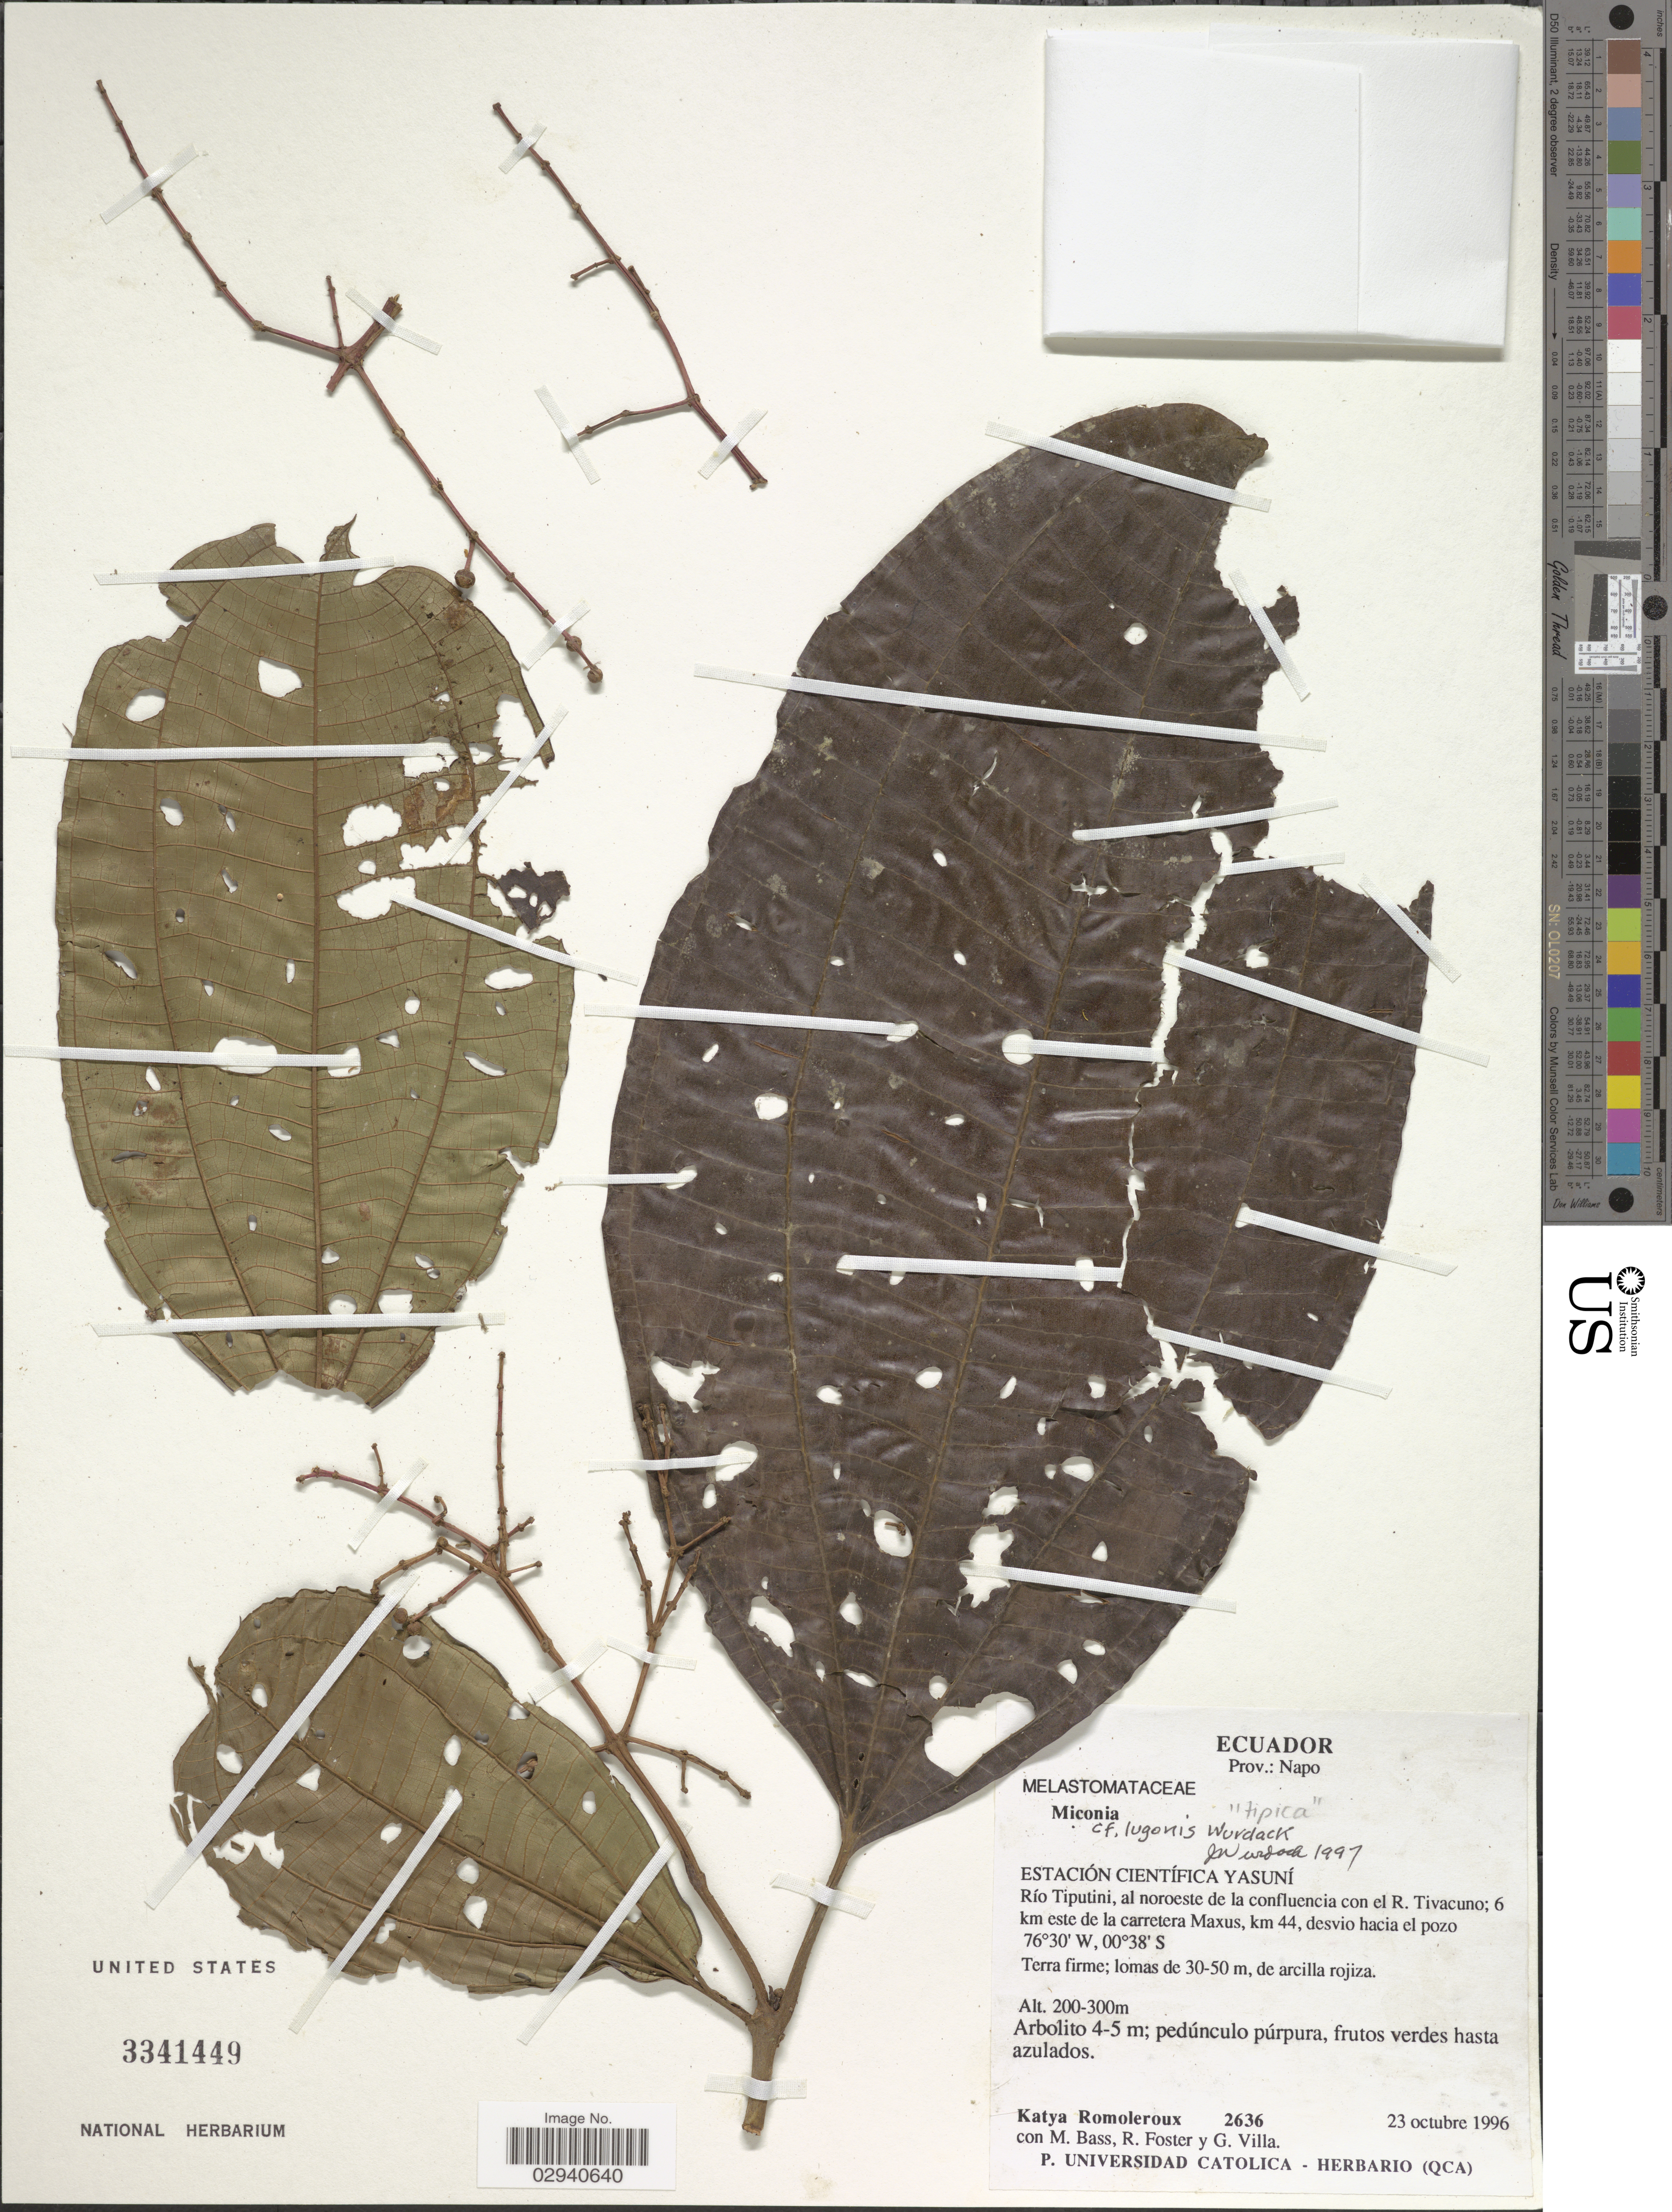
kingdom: Plantae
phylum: Tracheophyta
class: Magnoliopsida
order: Myrtales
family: Melastomataceae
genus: Miconia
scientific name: Miconia lugonis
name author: Wurdack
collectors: K. Romoleroux, M. Bass, R. Foster & G. Villa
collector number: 2636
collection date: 1996-10-23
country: Ecuador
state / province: Napo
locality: Estación Científica Yasuní. Río Tiputini, al noroeste de la confluencia con el R. Tivacuno; 6 km este de la carretera Maxus, km 44, desvio hacia el pozo.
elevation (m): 200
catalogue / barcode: US 3341449